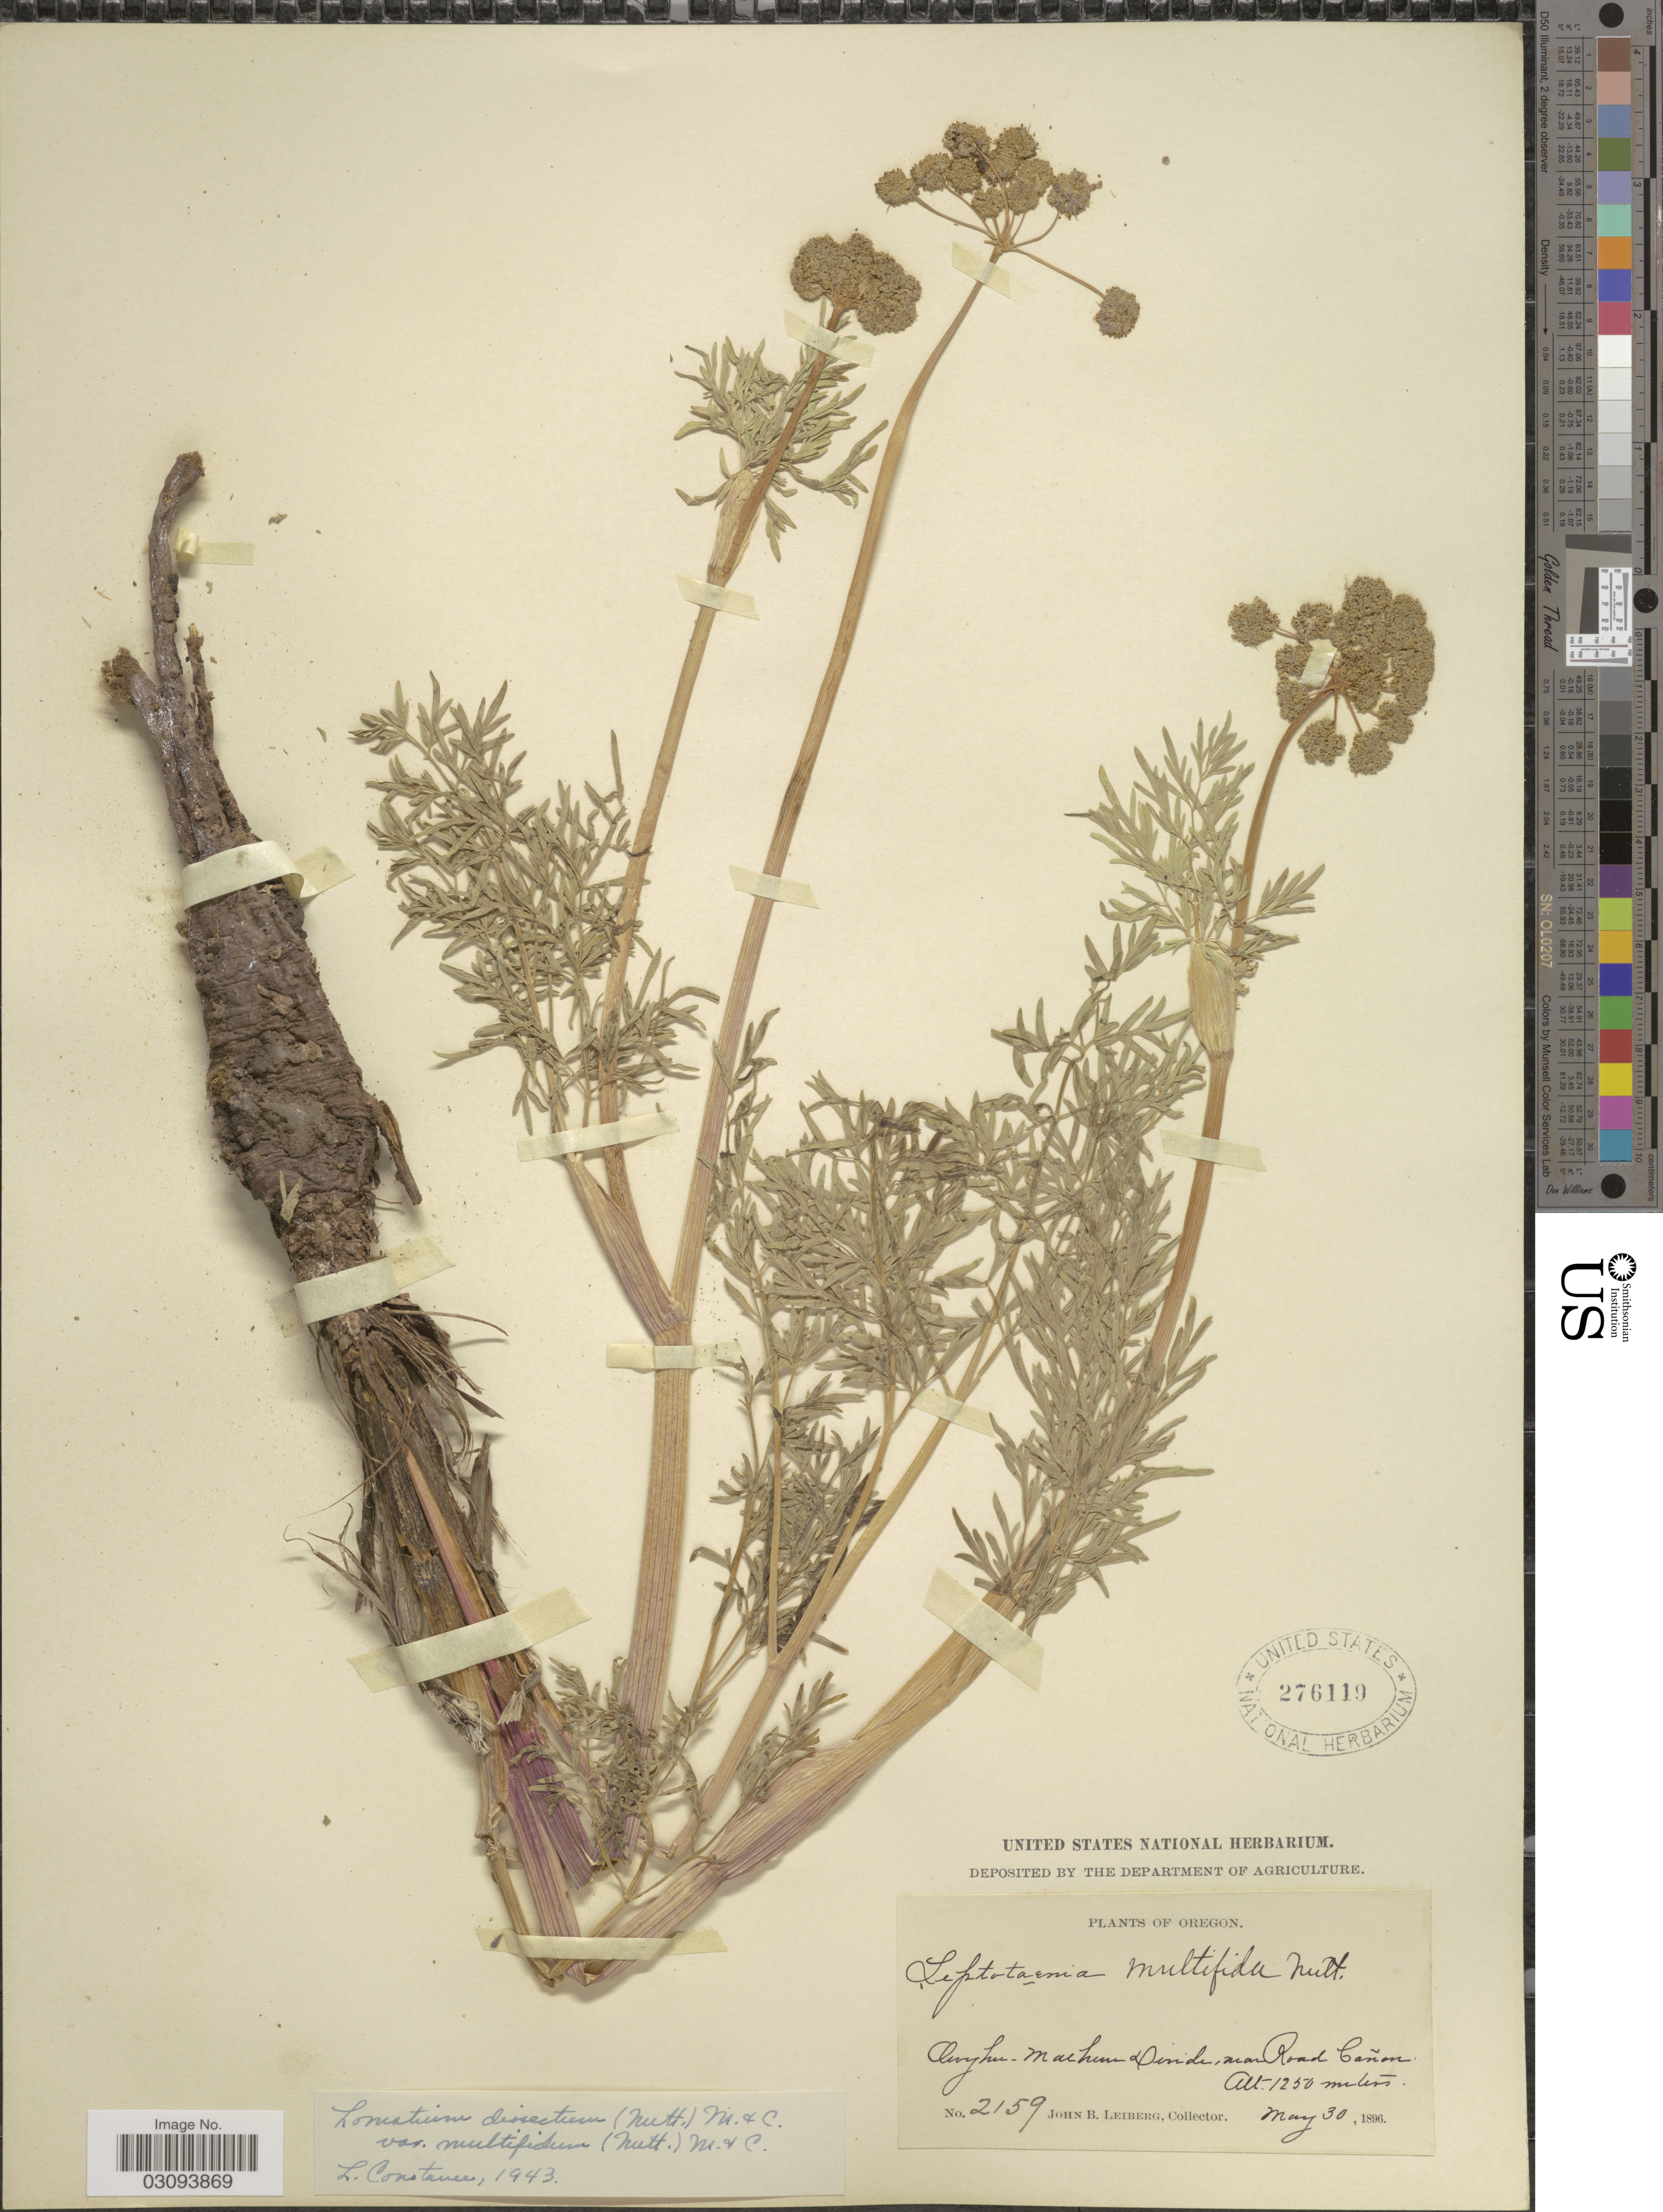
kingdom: Plantae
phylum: Tracheophyta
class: Magnoliopsida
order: Apiales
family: Apiaceae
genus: Lomatium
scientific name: Lomatium dissectum var. multifidum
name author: (Nutt.) Mathias & Constance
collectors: J. B. Leiberg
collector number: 2159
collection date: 1896-05-30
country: United States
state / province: Oregon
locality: Aevyhu-Malheur Divide, near Road Cañon.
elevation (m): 1250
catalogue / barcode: US 276119